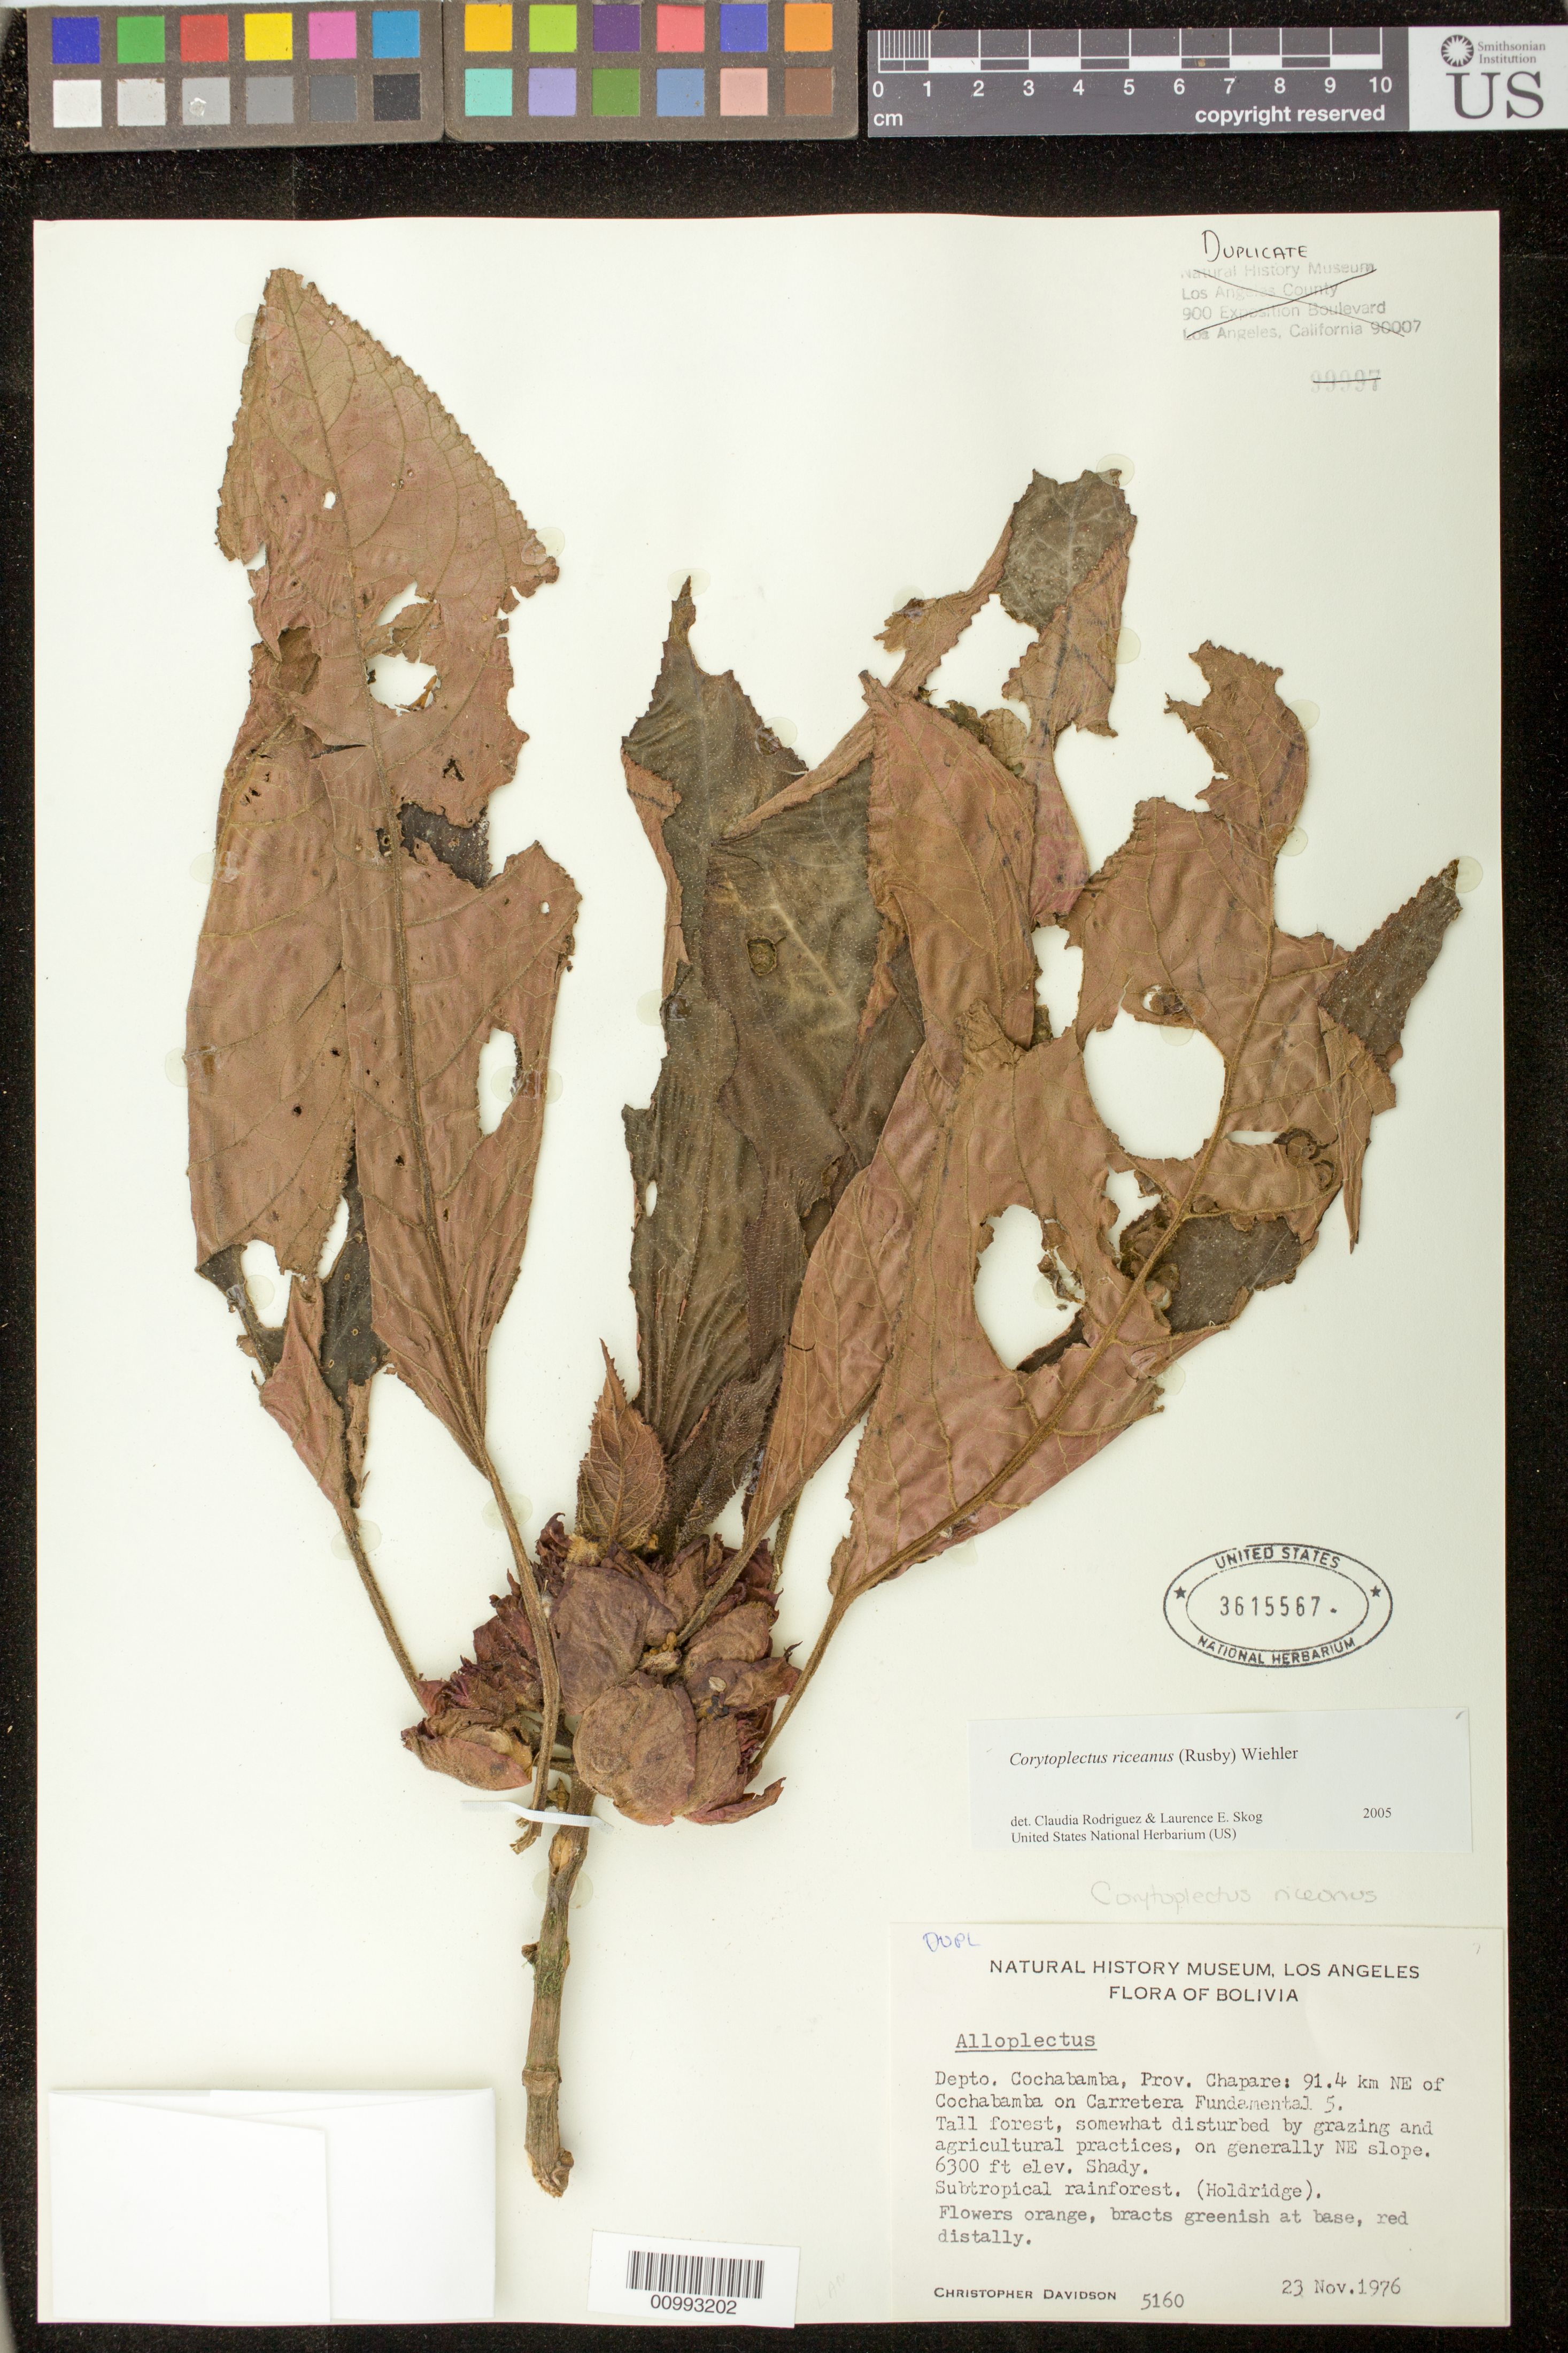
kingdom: Plantae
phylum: Tracheophyta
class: Magnoliopsida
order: Lamiales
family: Gesneriaceae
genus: Corytoplectus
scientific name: Corytoplectus riceanus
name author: (Rusby) Wiehler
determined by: Rodríguez-Flores, C. I.; Skog, L. E.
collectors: C. Davidson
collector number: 5160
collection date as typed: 23 Nov 1976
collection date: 1976-11-23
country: Bolivia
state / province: Cochabamba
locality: Depto. Cochabamba, Prov. Chapare: 91.4 km NE of Cochabamba on Carretera Fundamental 5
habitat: Tall forest, somewhat disturbed by grazing and agricultural practices, on generally NE slope; shady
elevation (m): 1920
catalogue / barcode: US 3615567